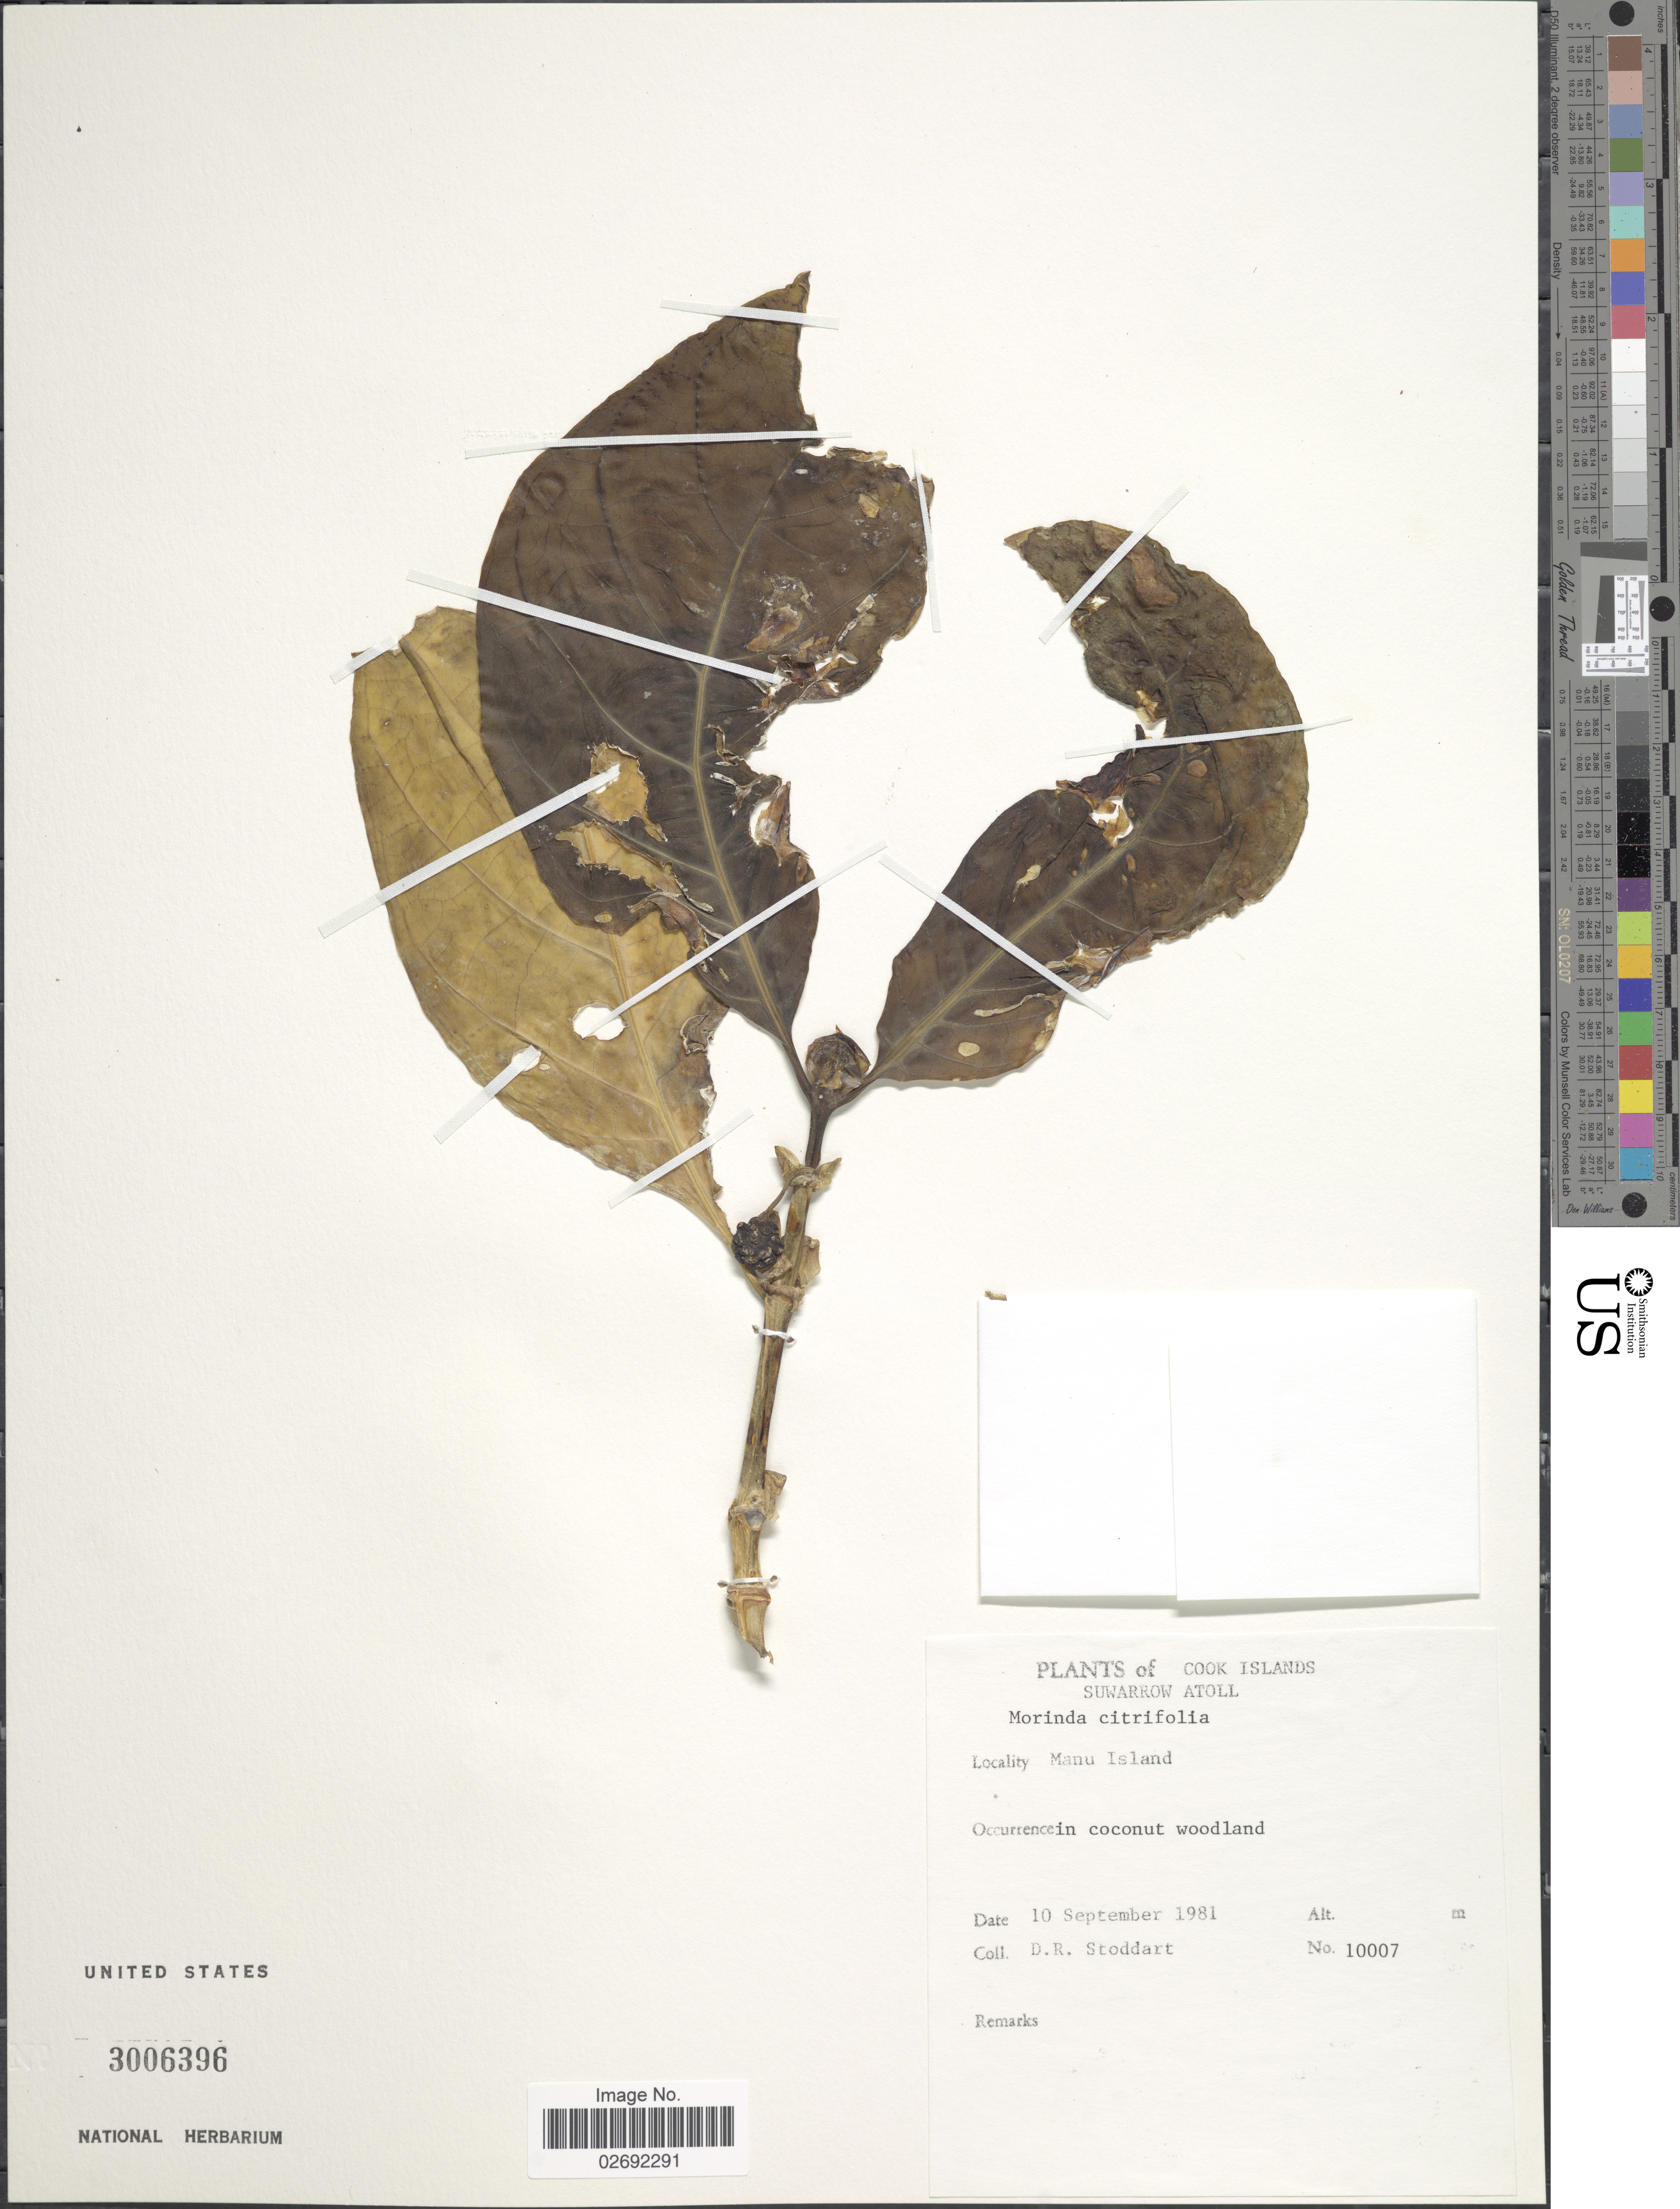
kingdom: Plantae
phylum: Tracheophyta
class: Magnoliopsida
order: Gentianales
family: Rubiaceae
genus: Morinda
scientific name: Morinda citrifolia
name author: L.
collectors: D. R. Stoddart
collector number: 10007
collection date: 1981-09-10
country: Cook Islands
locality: Suwarrow Atoll. Manu Island.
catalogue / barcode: US 3006396